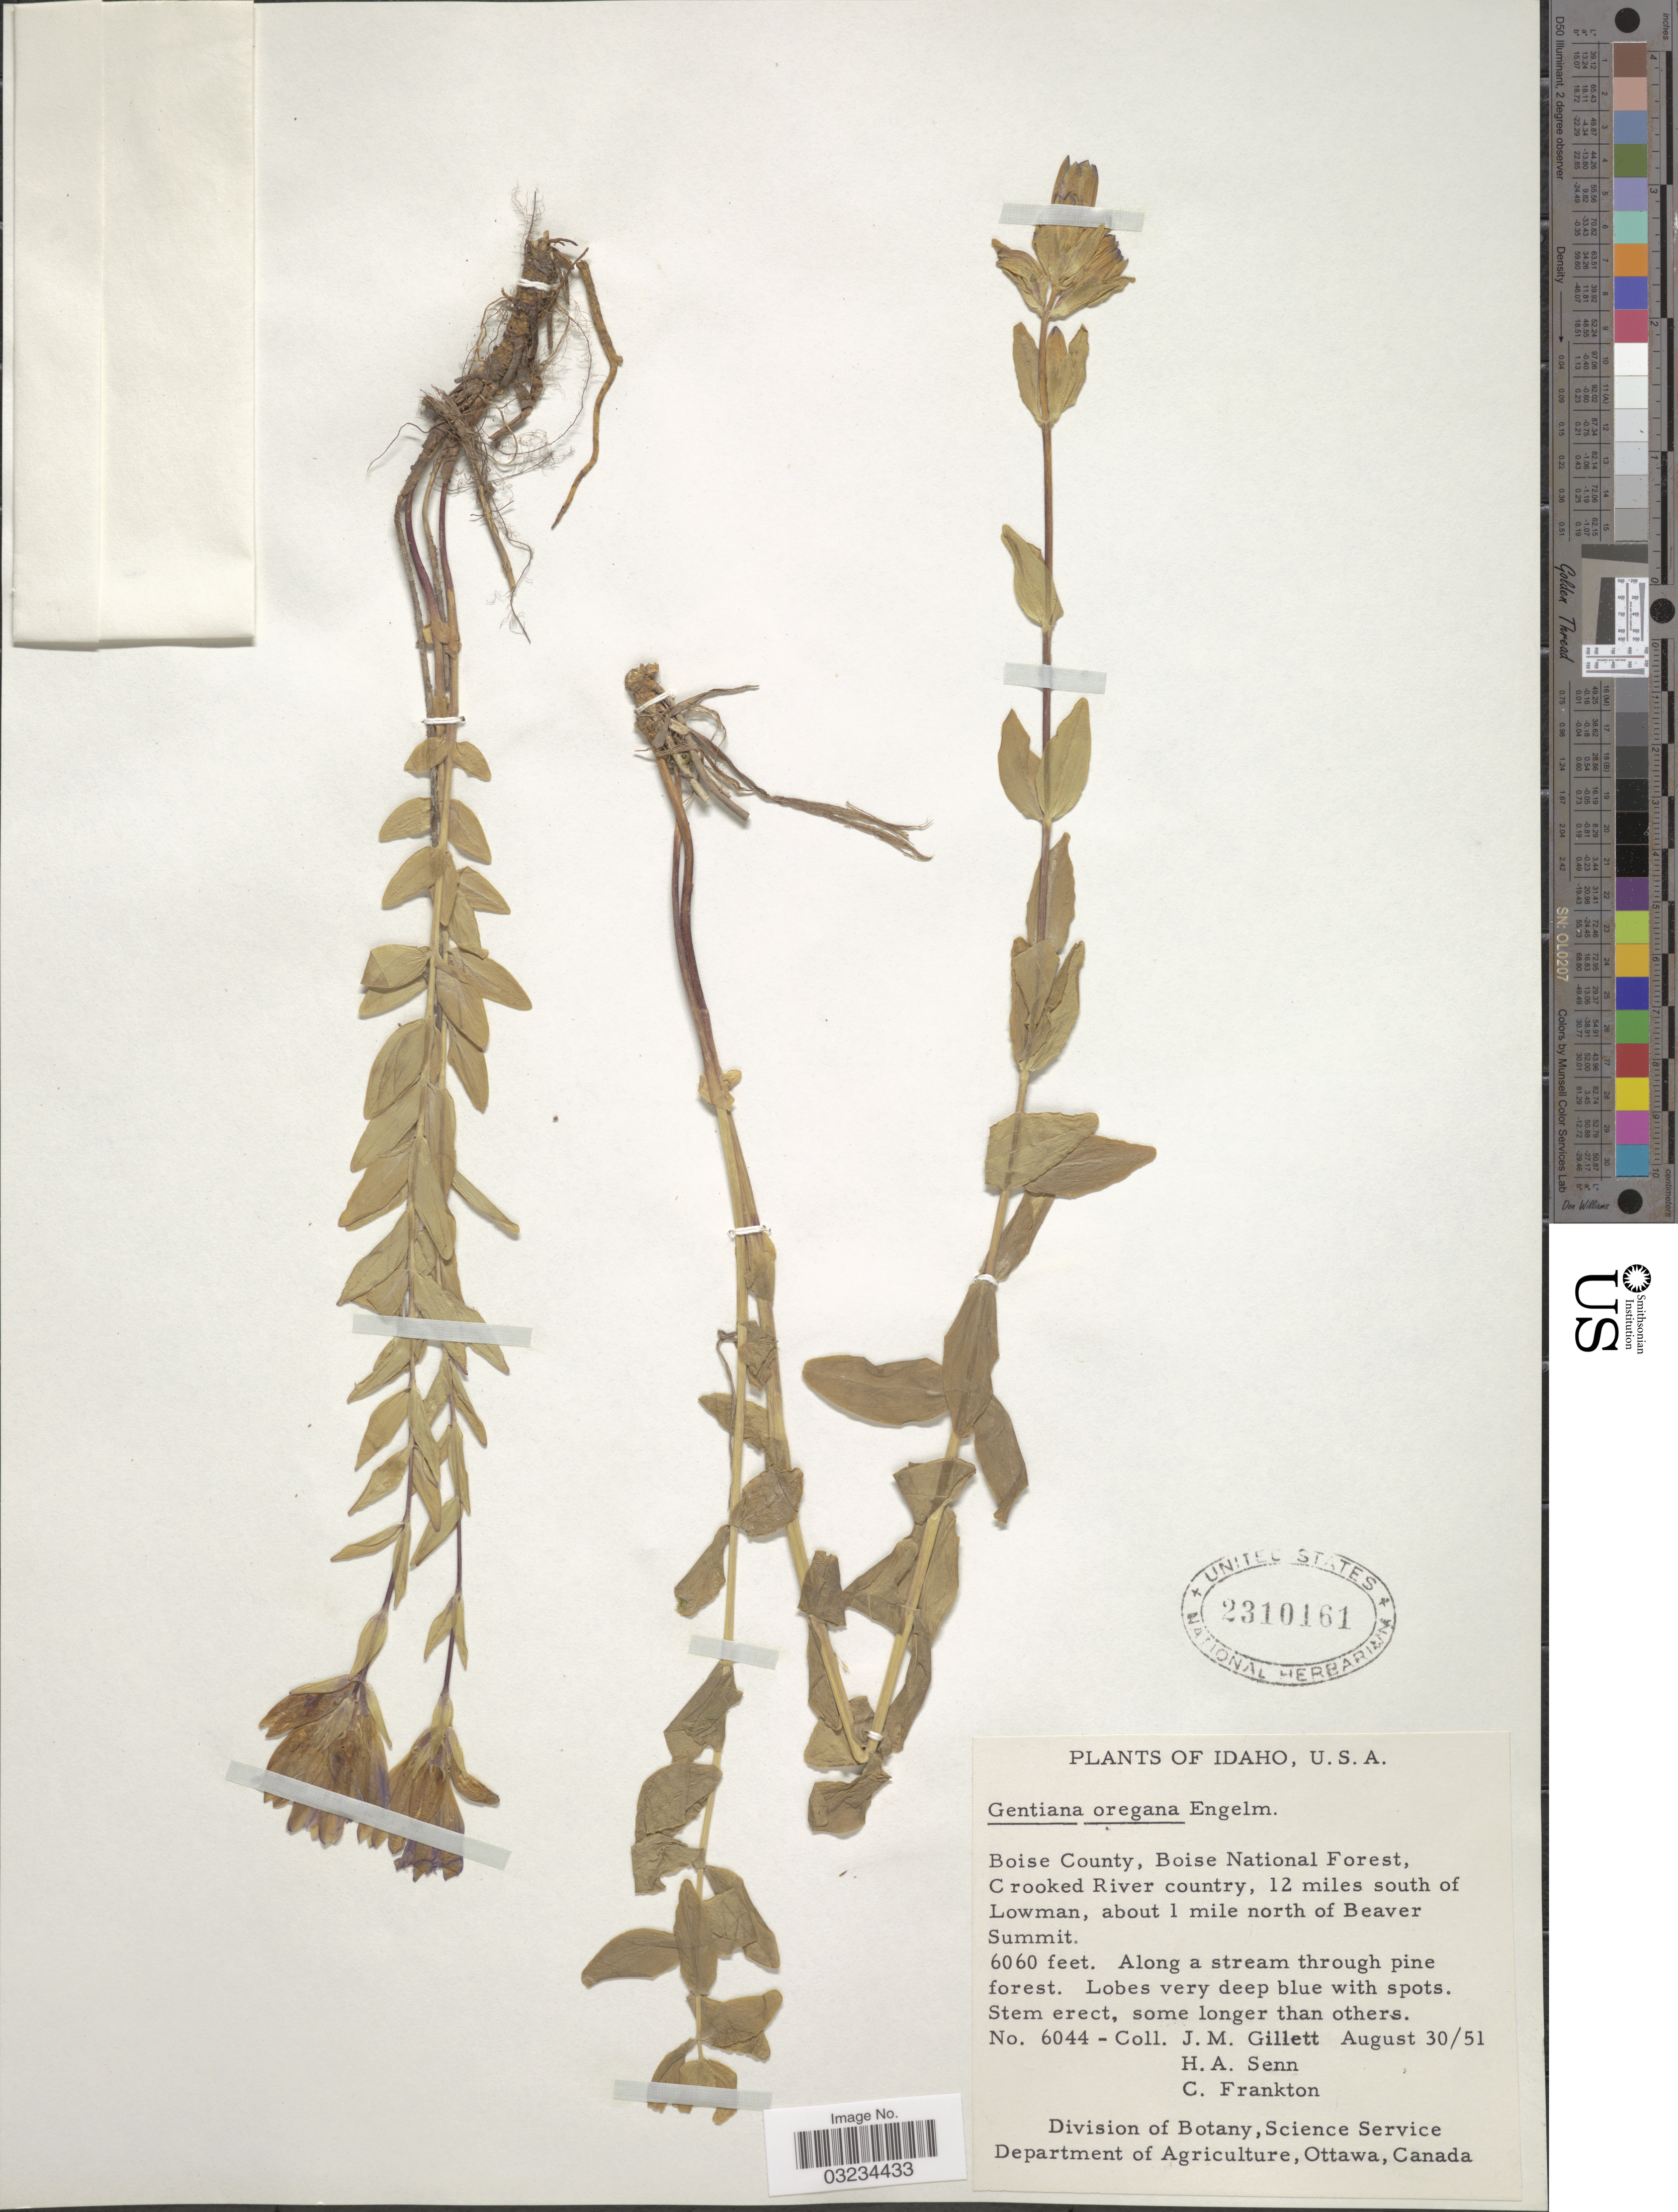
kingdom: Plantae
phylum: Tracheophyta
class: Magnoliopsida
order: Gentianales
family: Gentianaceae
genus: Gentiana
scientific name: Gentiana oregana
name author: Engelm. ex A. Gray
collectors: J. M. Gillett, H. Senn & C. Frankton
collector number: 6044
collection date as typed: Transcribed d/m/y: 30/8/51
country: United States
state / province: Idaho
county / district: Boise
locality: Boise National Forest, Crooked River country, 12 miles south of Lowman, about 1 mile north of Beaver Summit.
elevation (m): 1847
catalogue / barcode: US 2310161